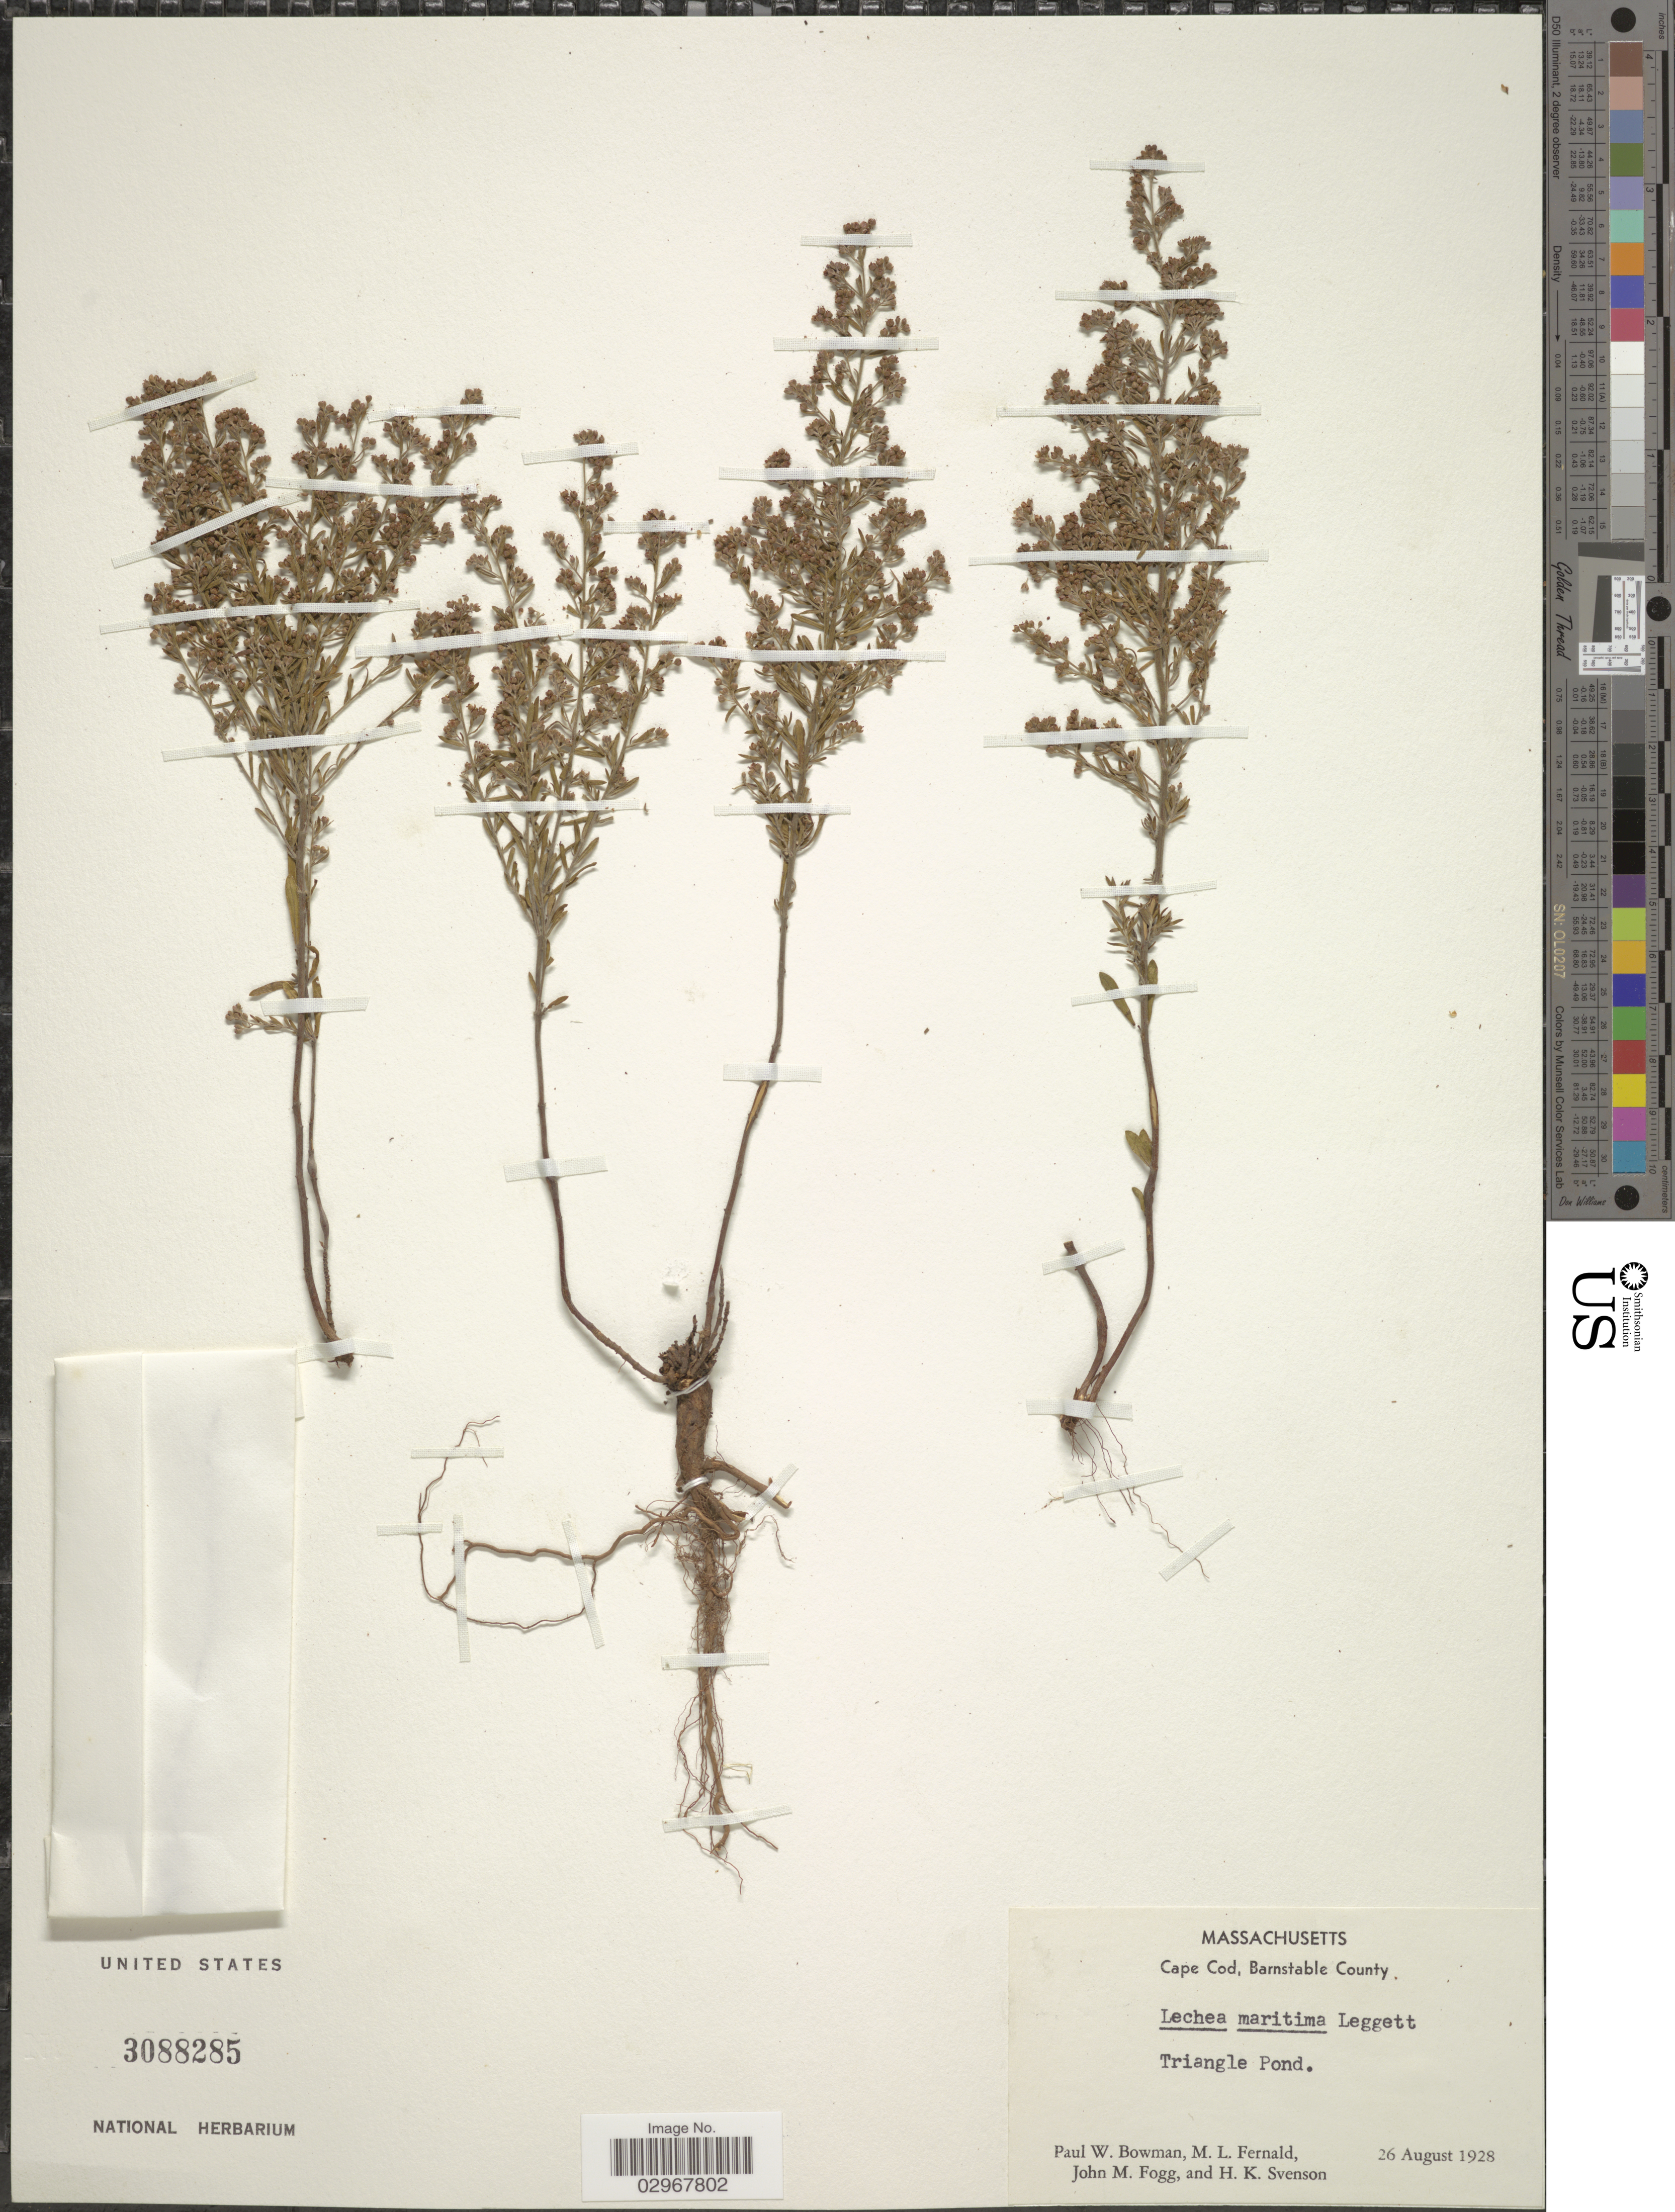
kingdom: Plantae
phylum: Tracheophyta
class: Magnoliopsida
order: Malvales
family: Cistaceae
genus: Lechea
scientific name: Lechea maritima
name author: Legg.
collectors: P. Bowman, M. L. Fernald, J. Fogg & H. K. Svenson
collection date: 1928-08-26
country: United States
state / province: Massachusetts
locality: Cape Cod, Barnstable County. Triangle Pond.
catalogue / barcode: US 3088285